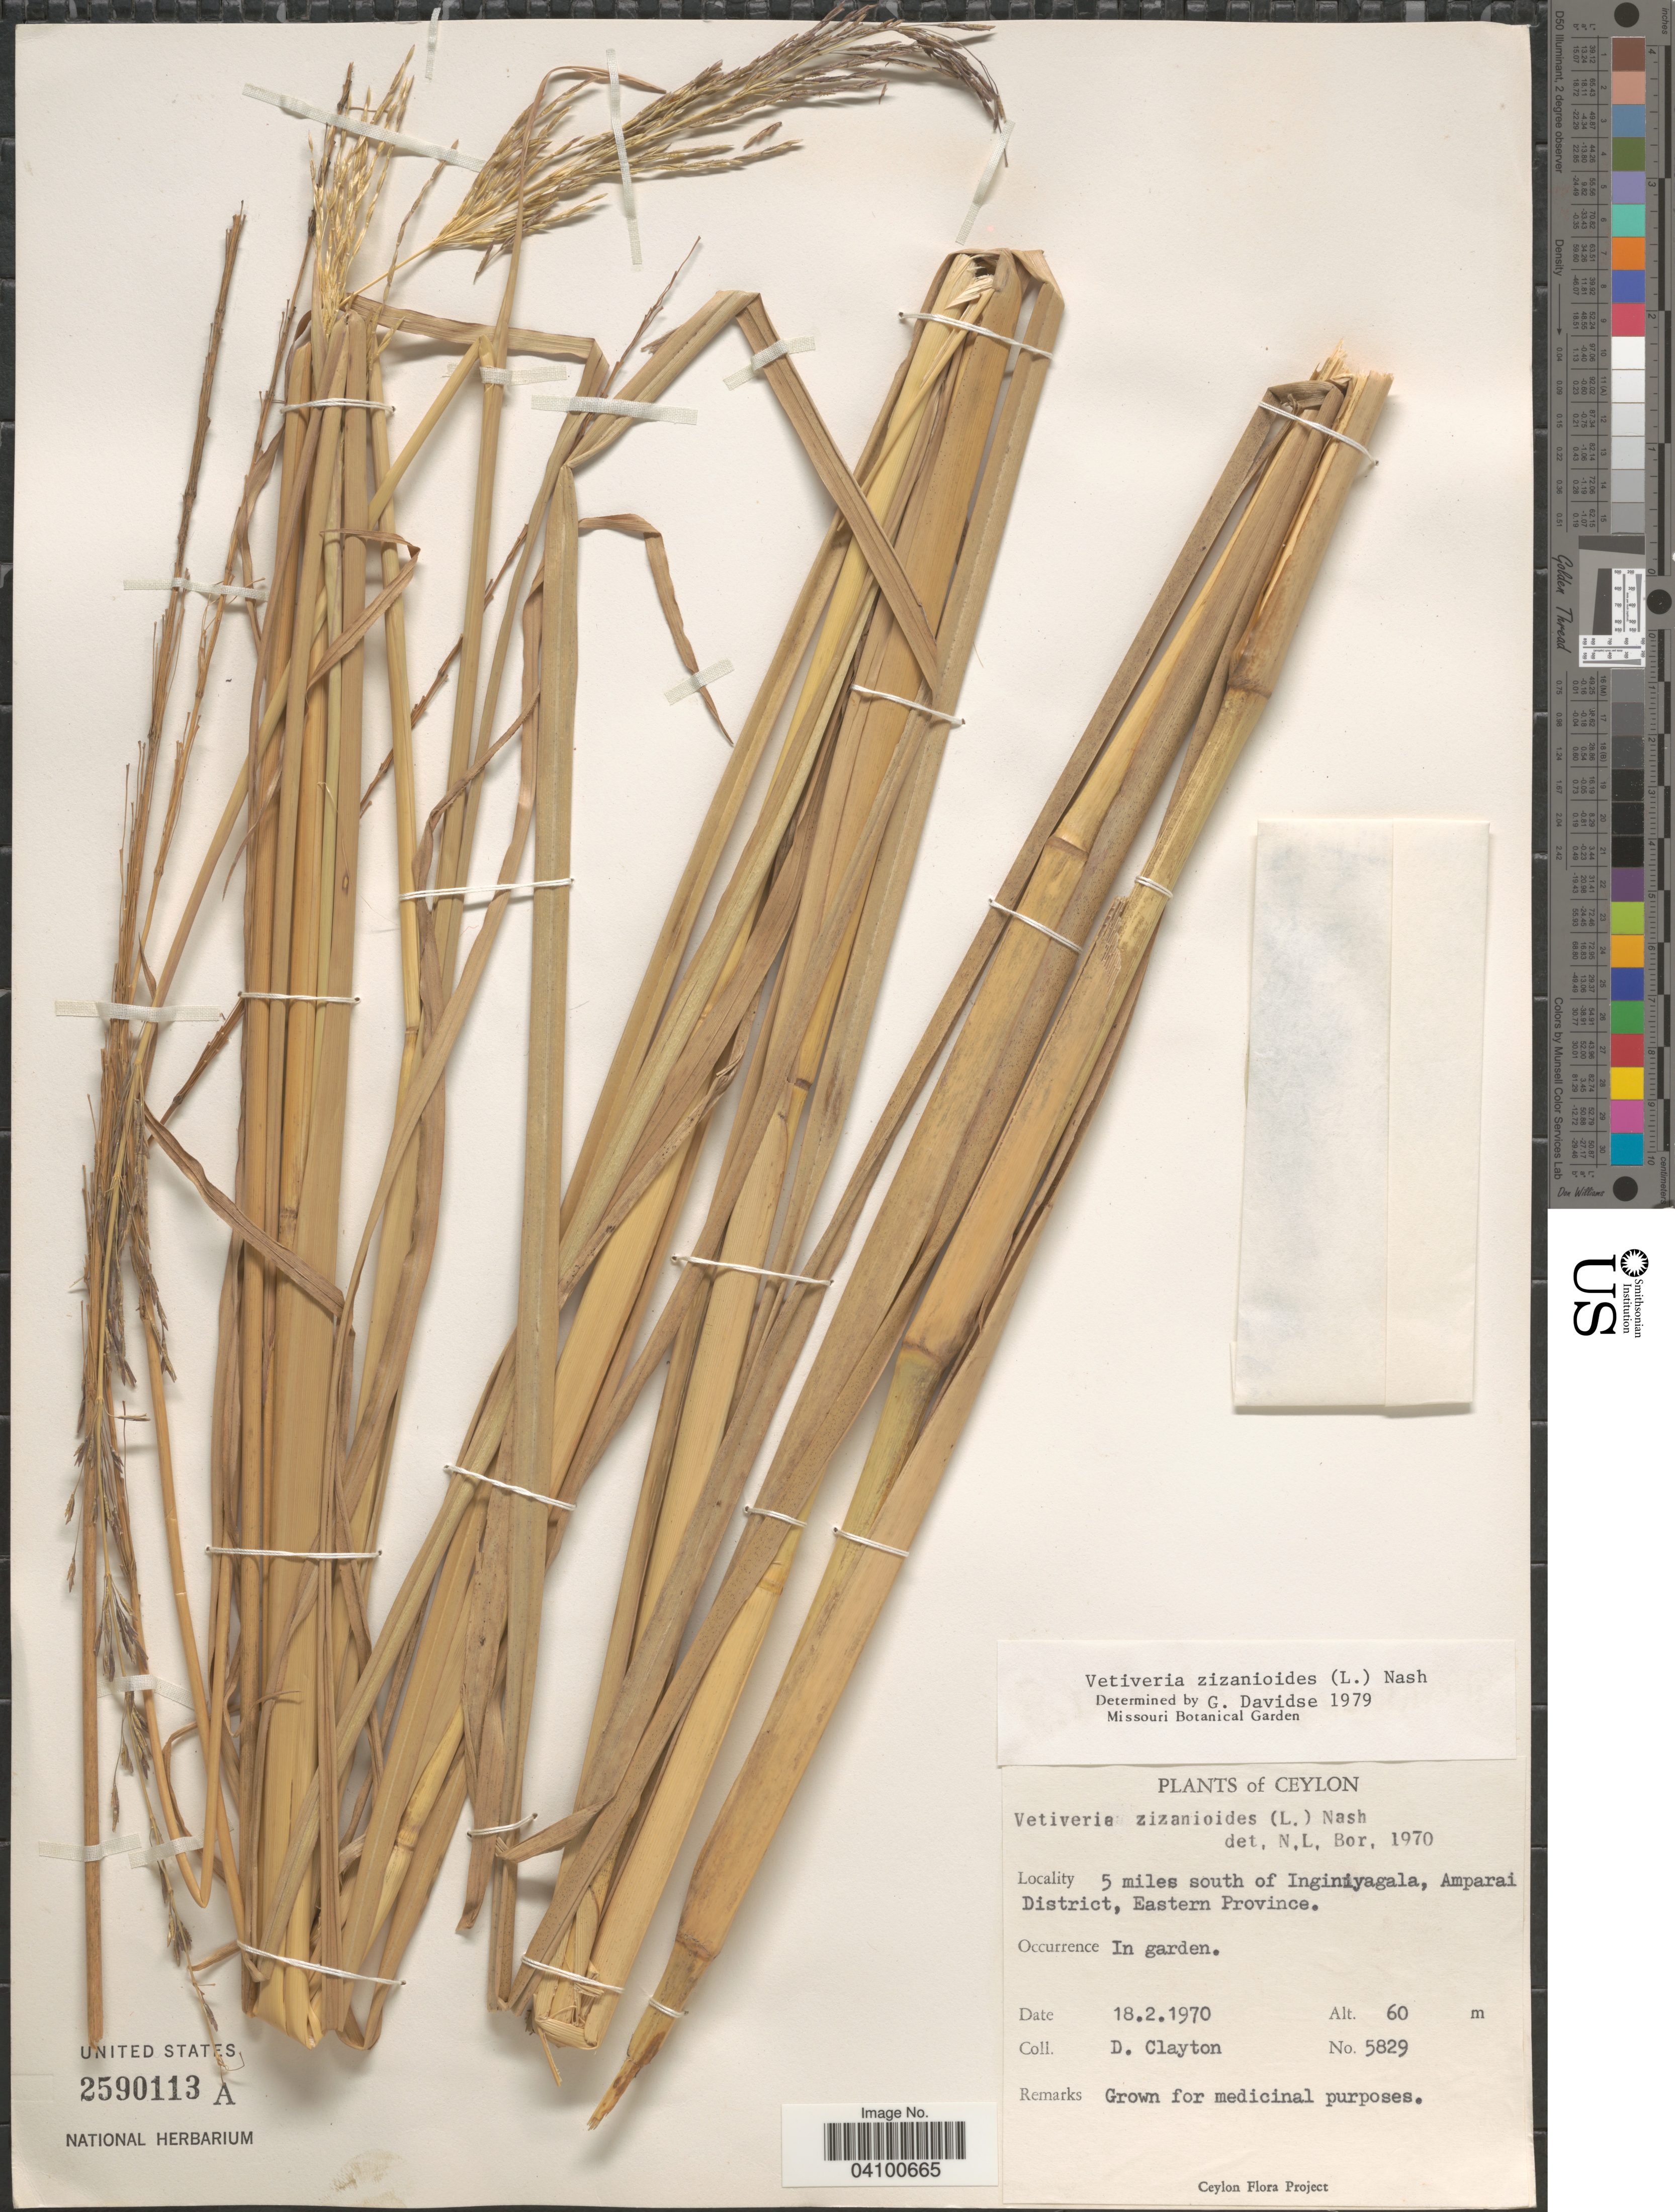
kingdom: Plantae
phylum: Tracheophyta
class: Liliopsida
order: Poales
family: Poaceae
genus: Chrysopogon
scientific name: Chrysopogon zizanioides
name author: (L.) Roberty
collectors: D. Clayton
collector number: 5829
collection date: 1970-02-18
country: Sri Lanka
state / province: Eastern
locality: Ceylon. 5 miles south of Inginiyagala, Amparai District, Eastern Province.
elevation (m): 60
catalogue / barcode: US 2590113A